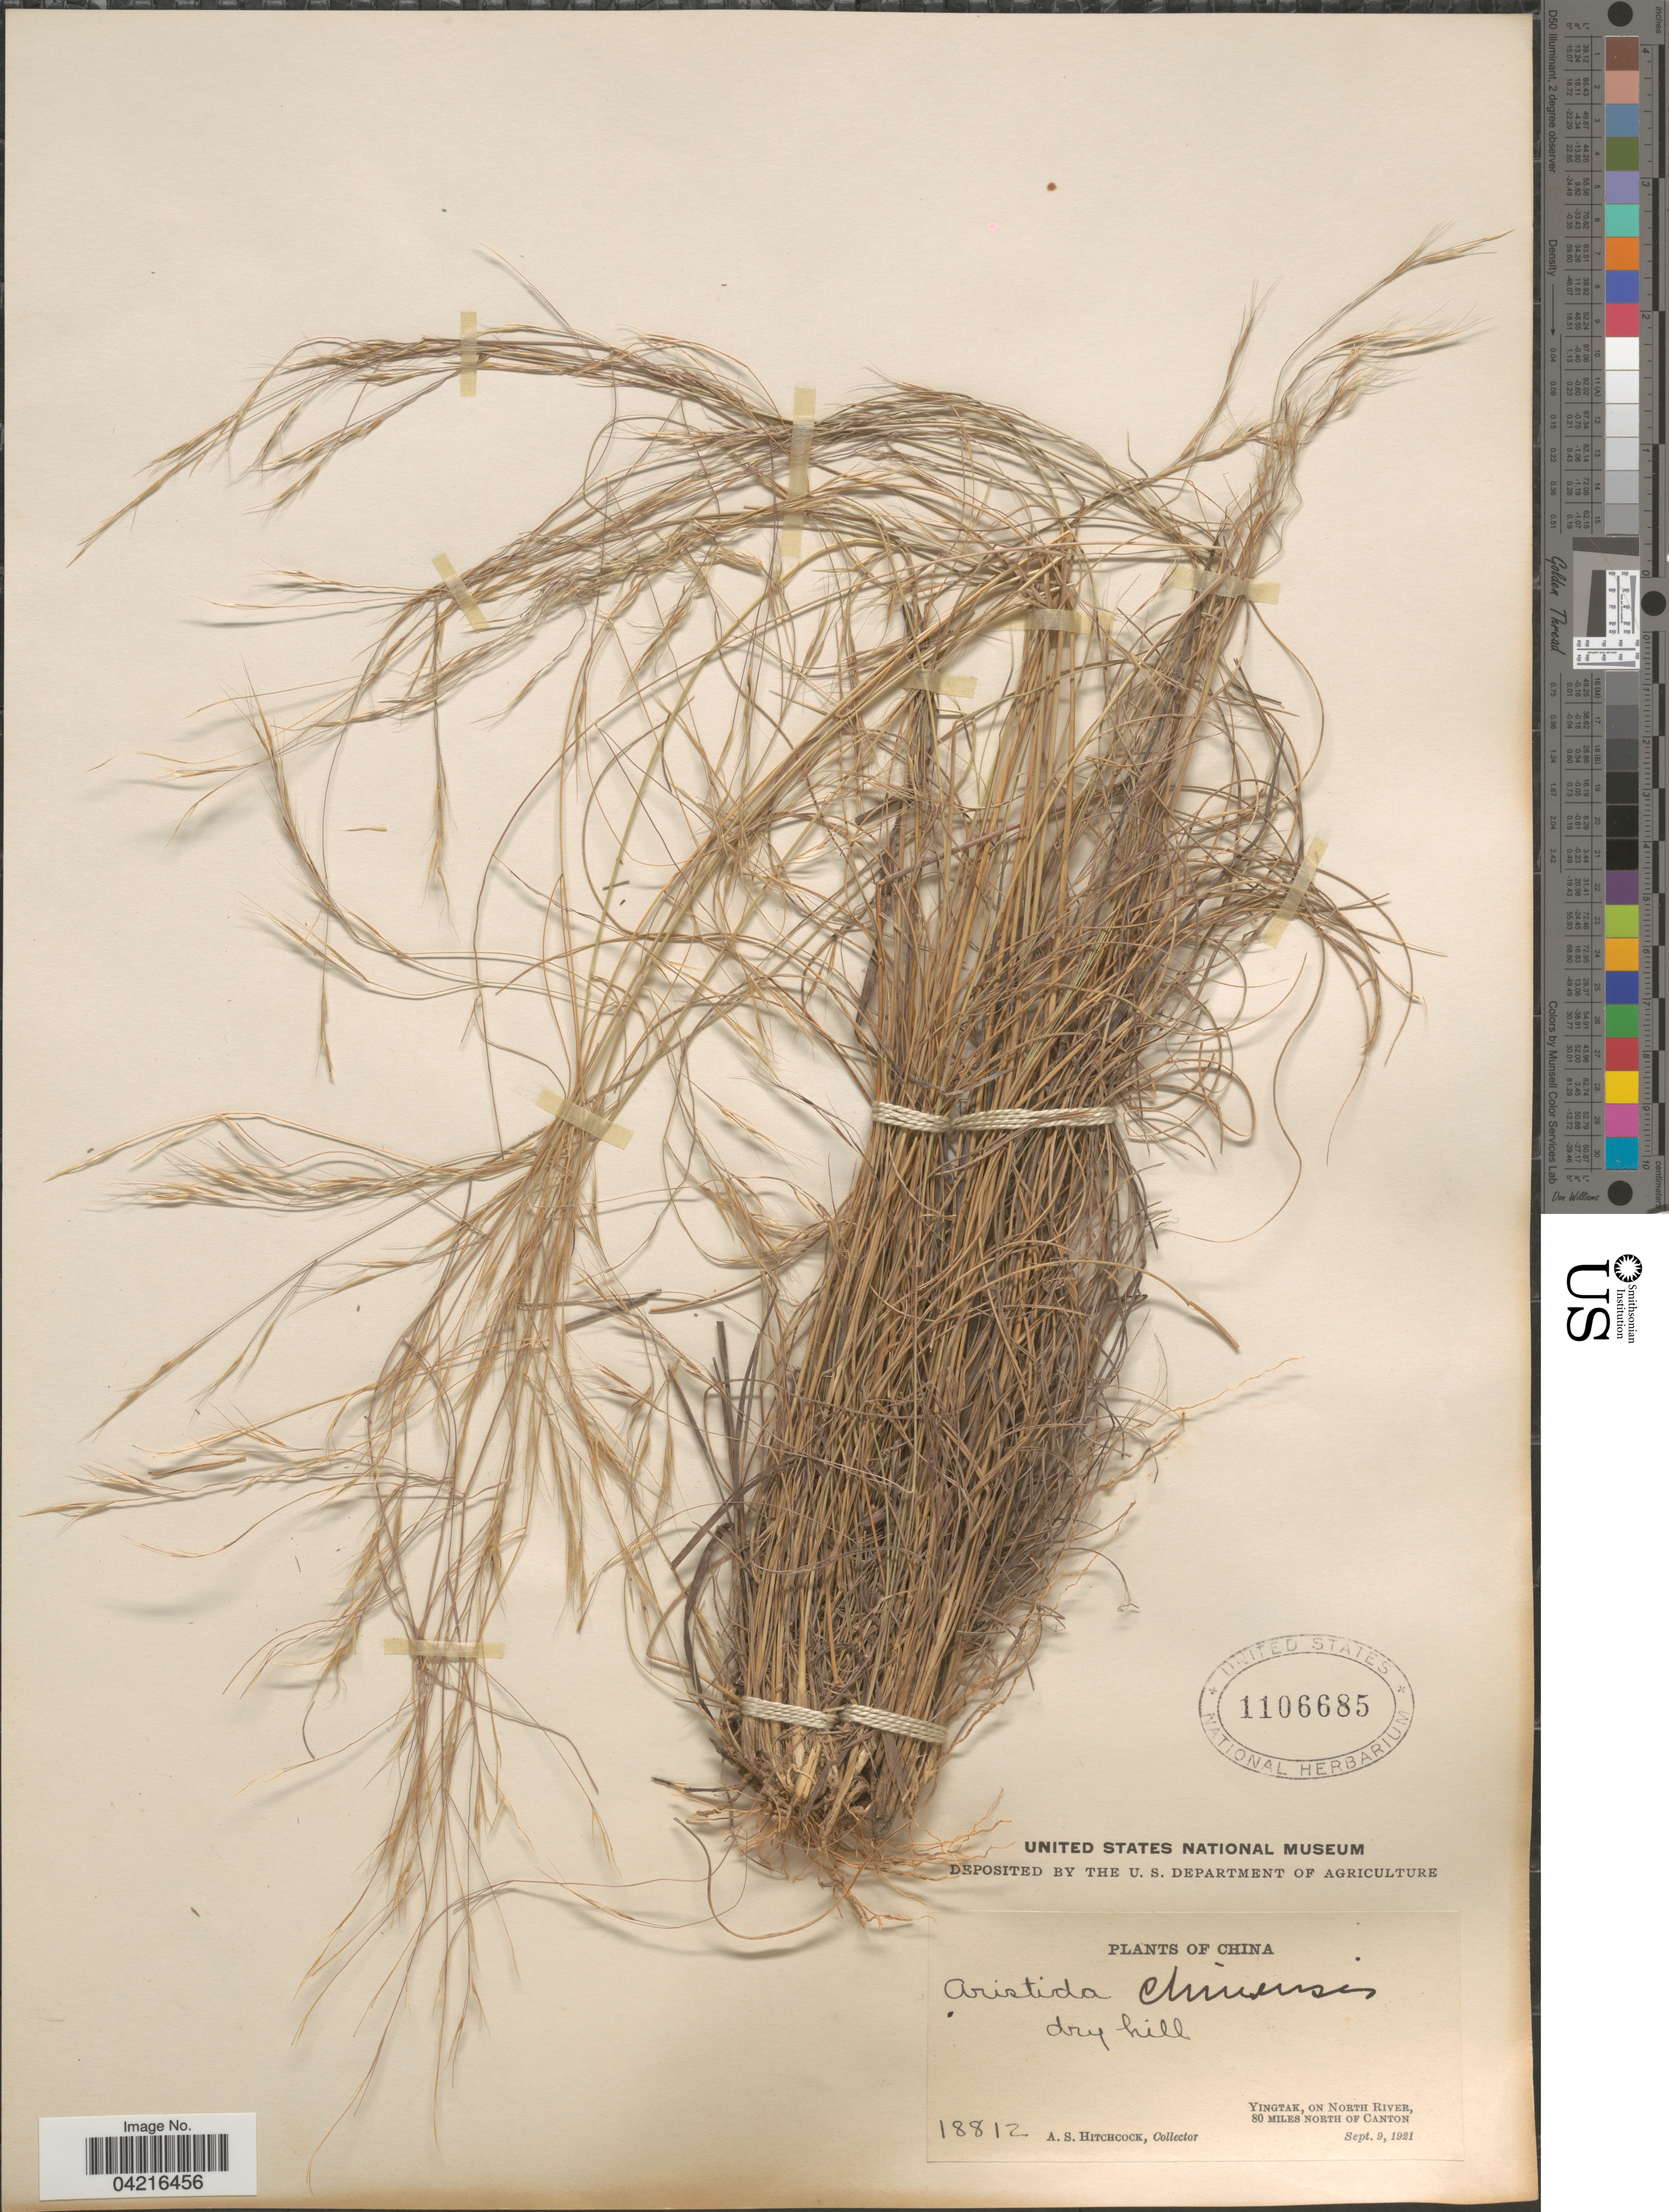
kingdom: Plantae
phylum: Tracheophyta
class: Liliopsida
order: Poales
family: Poaceae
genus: Aristida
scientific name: Aristida chinensis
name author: Munro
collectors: A. S. Hitchcock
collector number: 18812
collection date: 1921-09-09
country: China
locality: Yingtak, On North River 80 miles North Of Canton.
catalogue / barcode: US 1106685